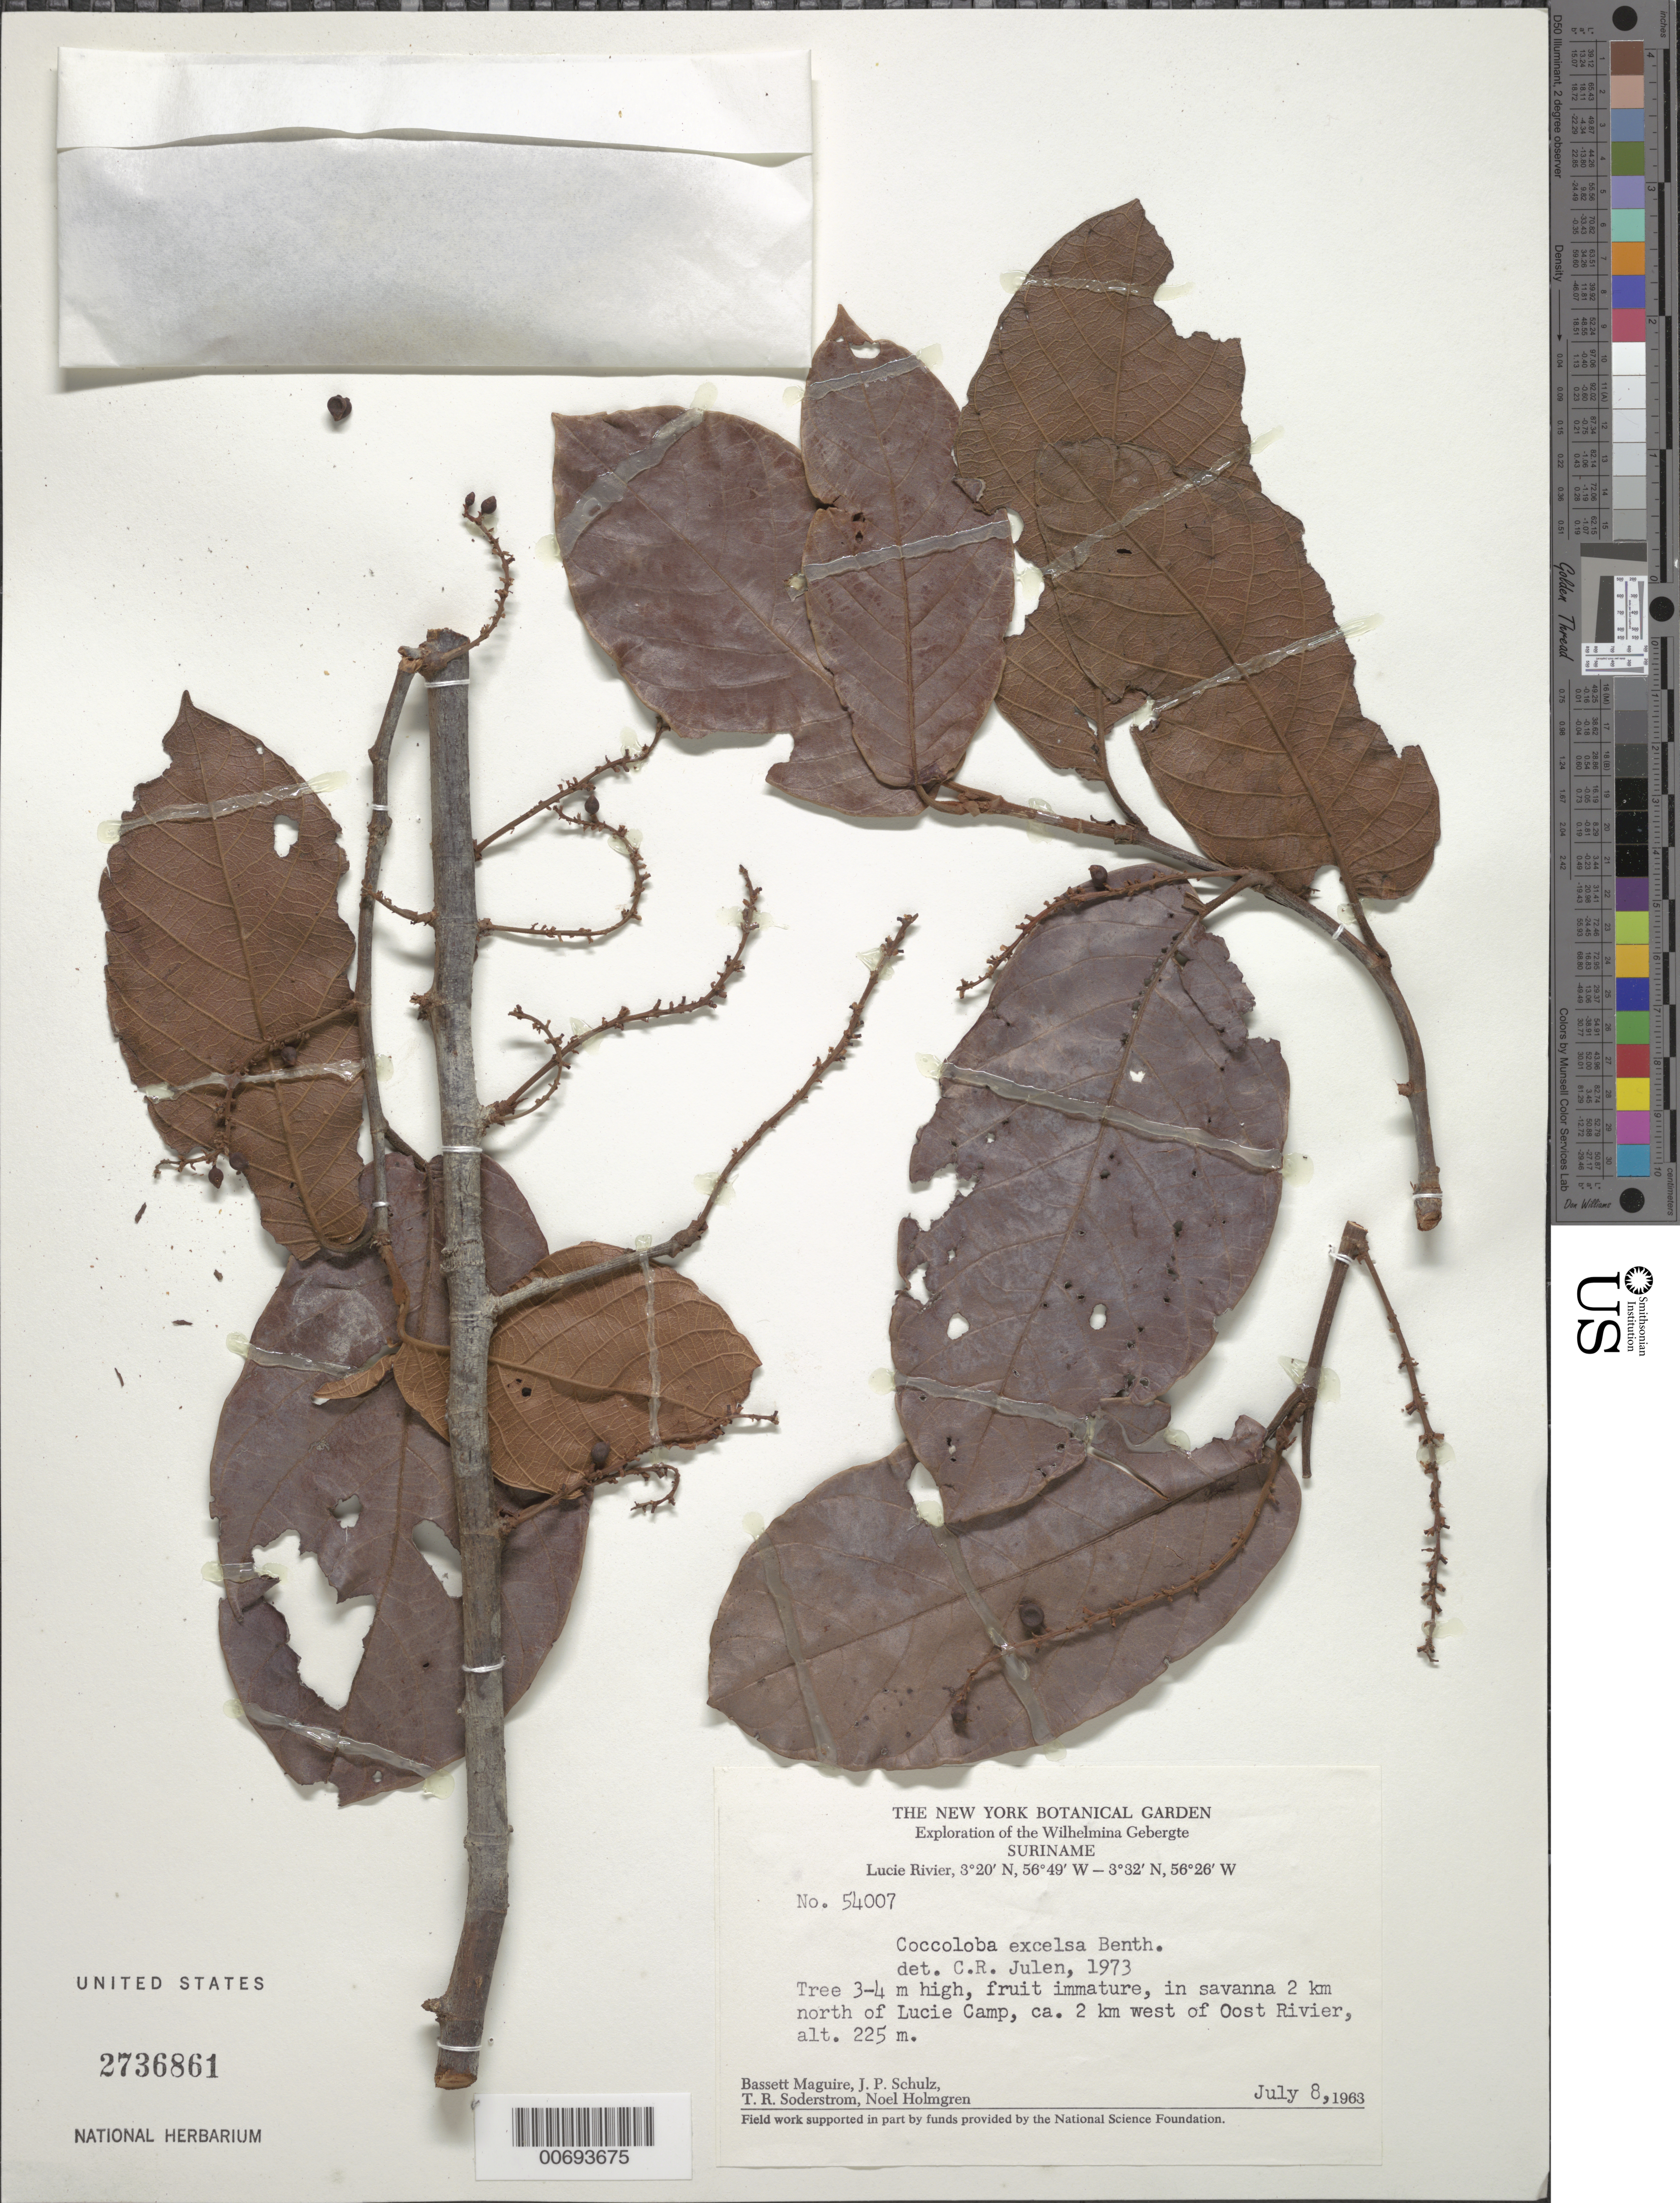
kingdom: Plantae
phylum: Tracheophyta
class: Magnoliopsida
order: Caryophyllales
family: Polygonaceae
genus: Coccoloba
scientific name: Coccoloba excelsa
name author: Benth.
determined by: Julen, C. R.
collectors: B. Maguire, J. P. Schulz, T. R. Soderstrom & N. H. Holmgren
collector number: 54007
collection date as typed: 8-Jul-63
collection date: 1963-07-08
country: Suriname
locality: Lucie Camp, 2 km W of Oost River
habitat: Savanna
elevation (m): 225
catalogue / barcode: US 2736861